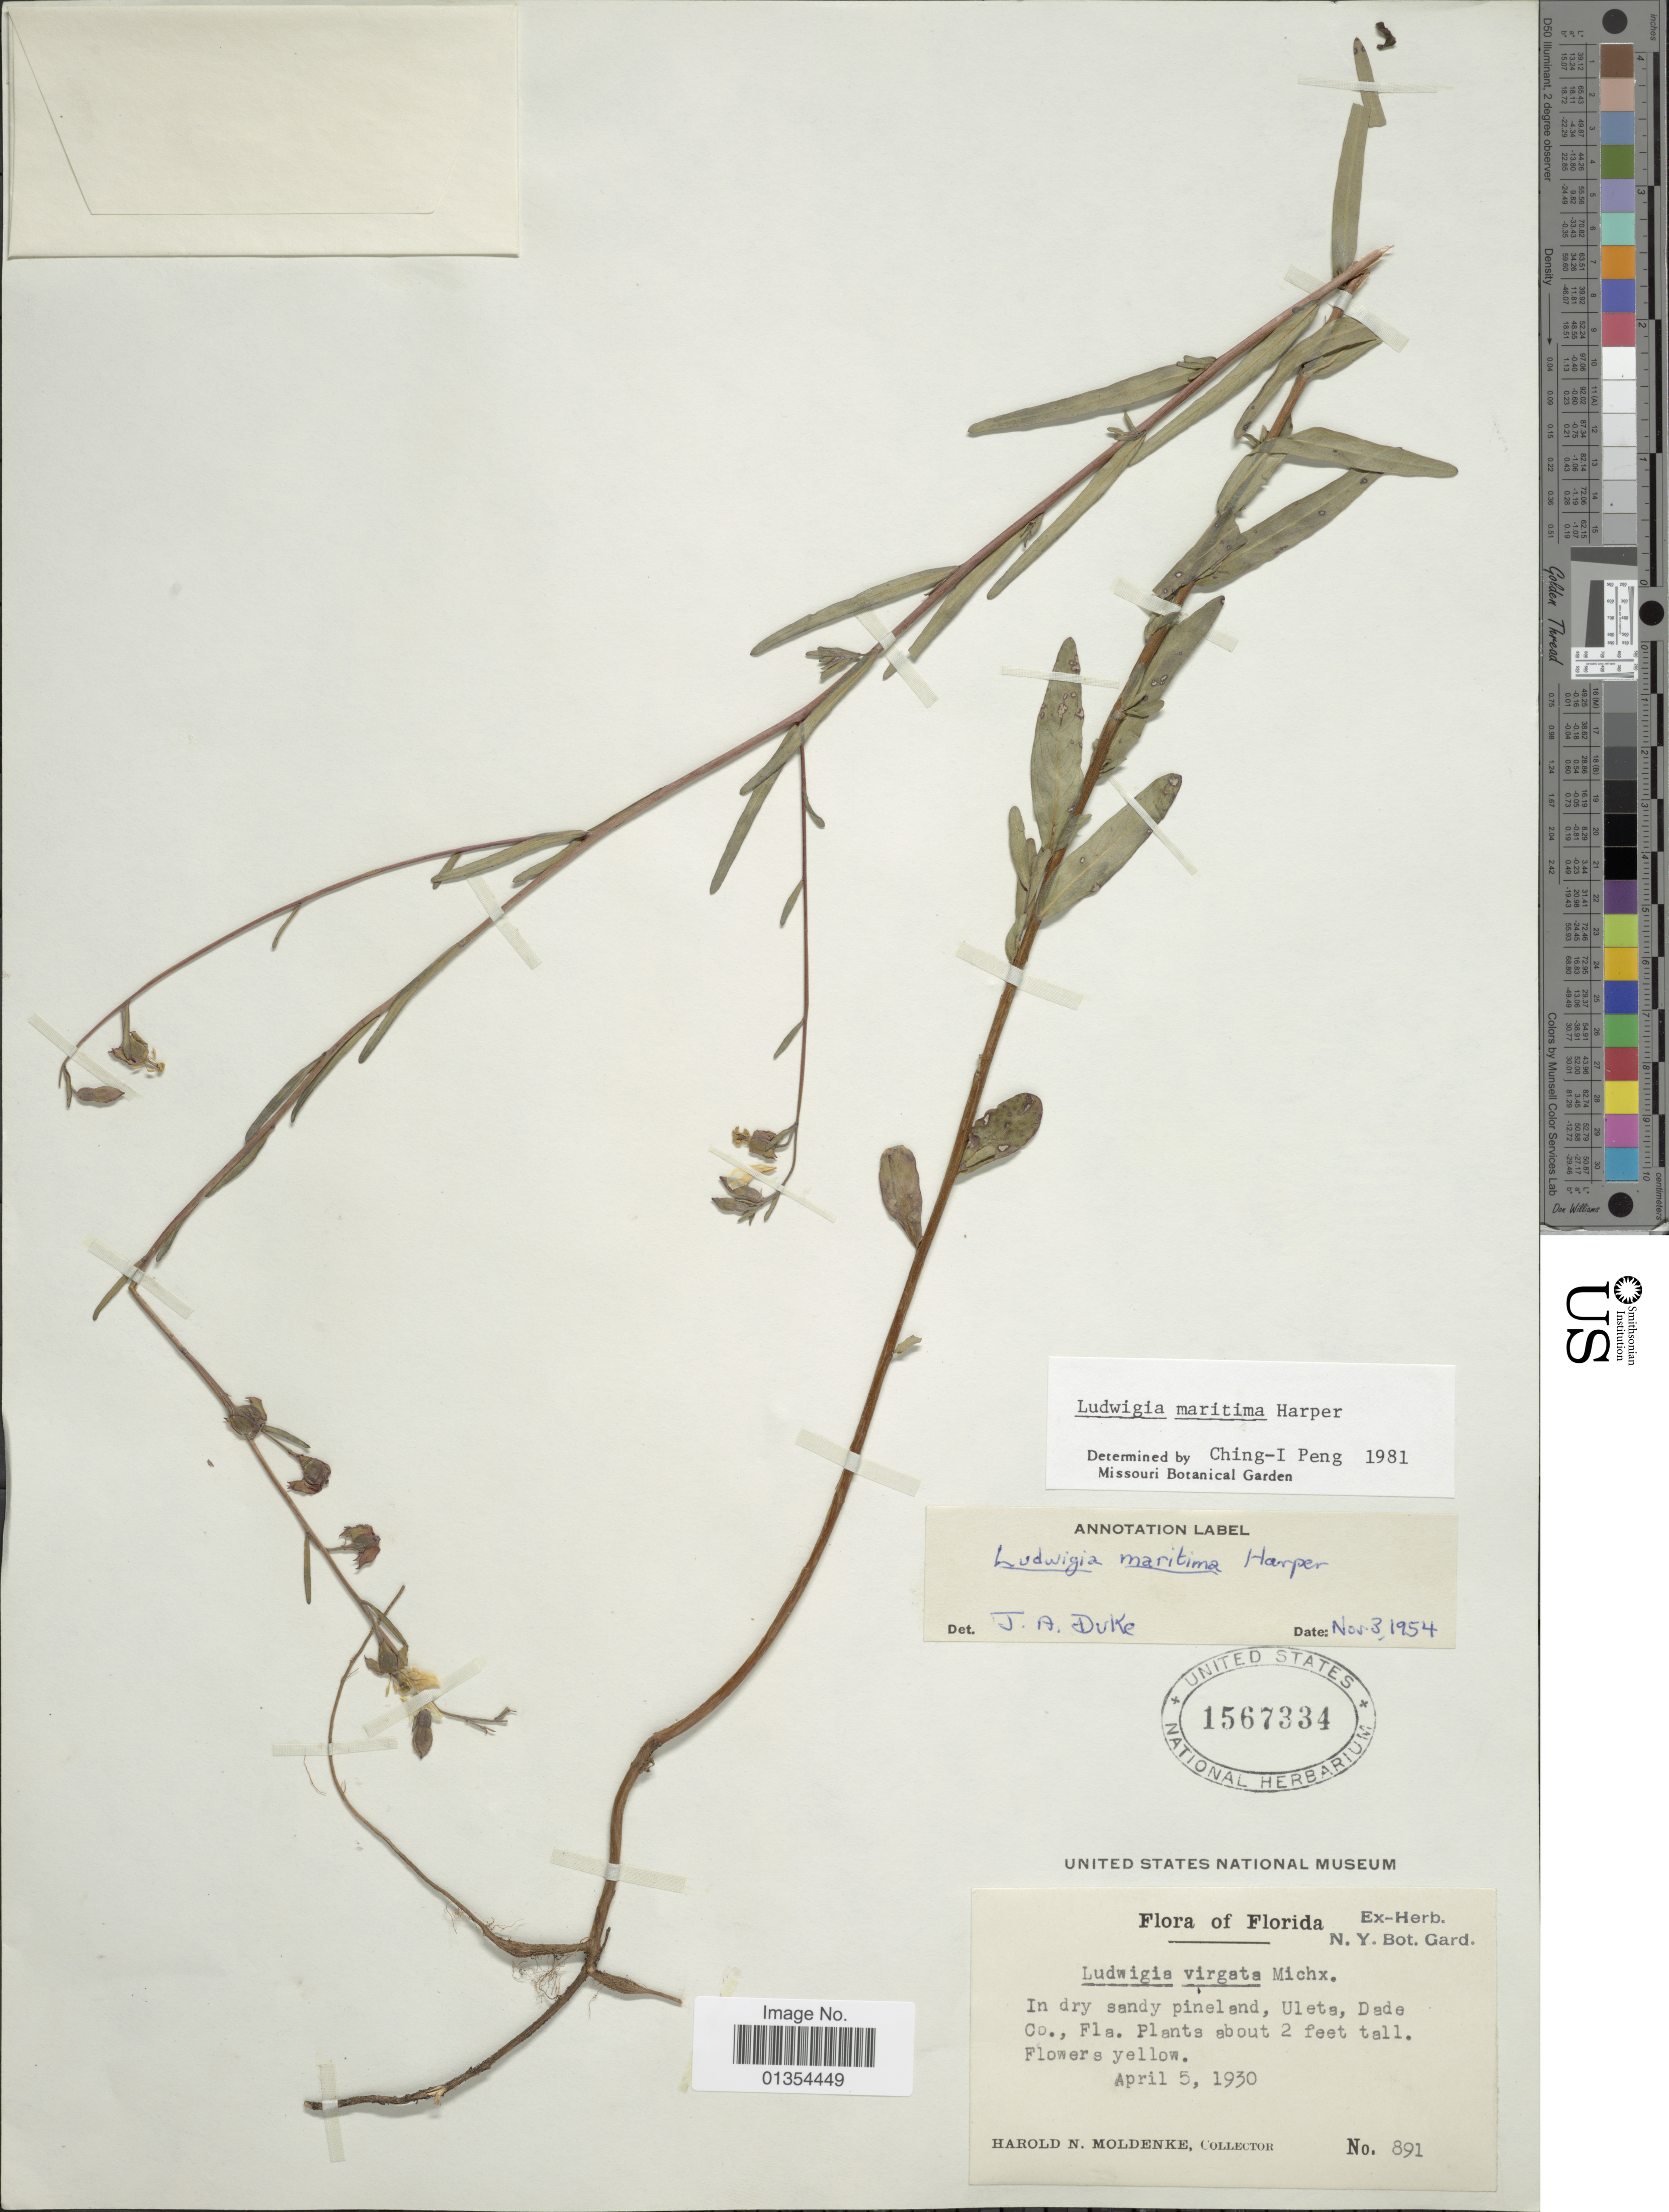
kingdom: Plantae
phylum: Tracheophyta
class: Magnoliopsida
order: Myrtales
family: Onagraceae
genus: Ludwigia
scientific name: Ludwigia maritima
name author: R.M. Harper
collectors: H. N. Moldenke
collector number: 891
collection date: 1930-04-05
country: United States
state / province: Florida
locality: Uleta, Dade Co.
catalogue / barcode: US 1567334